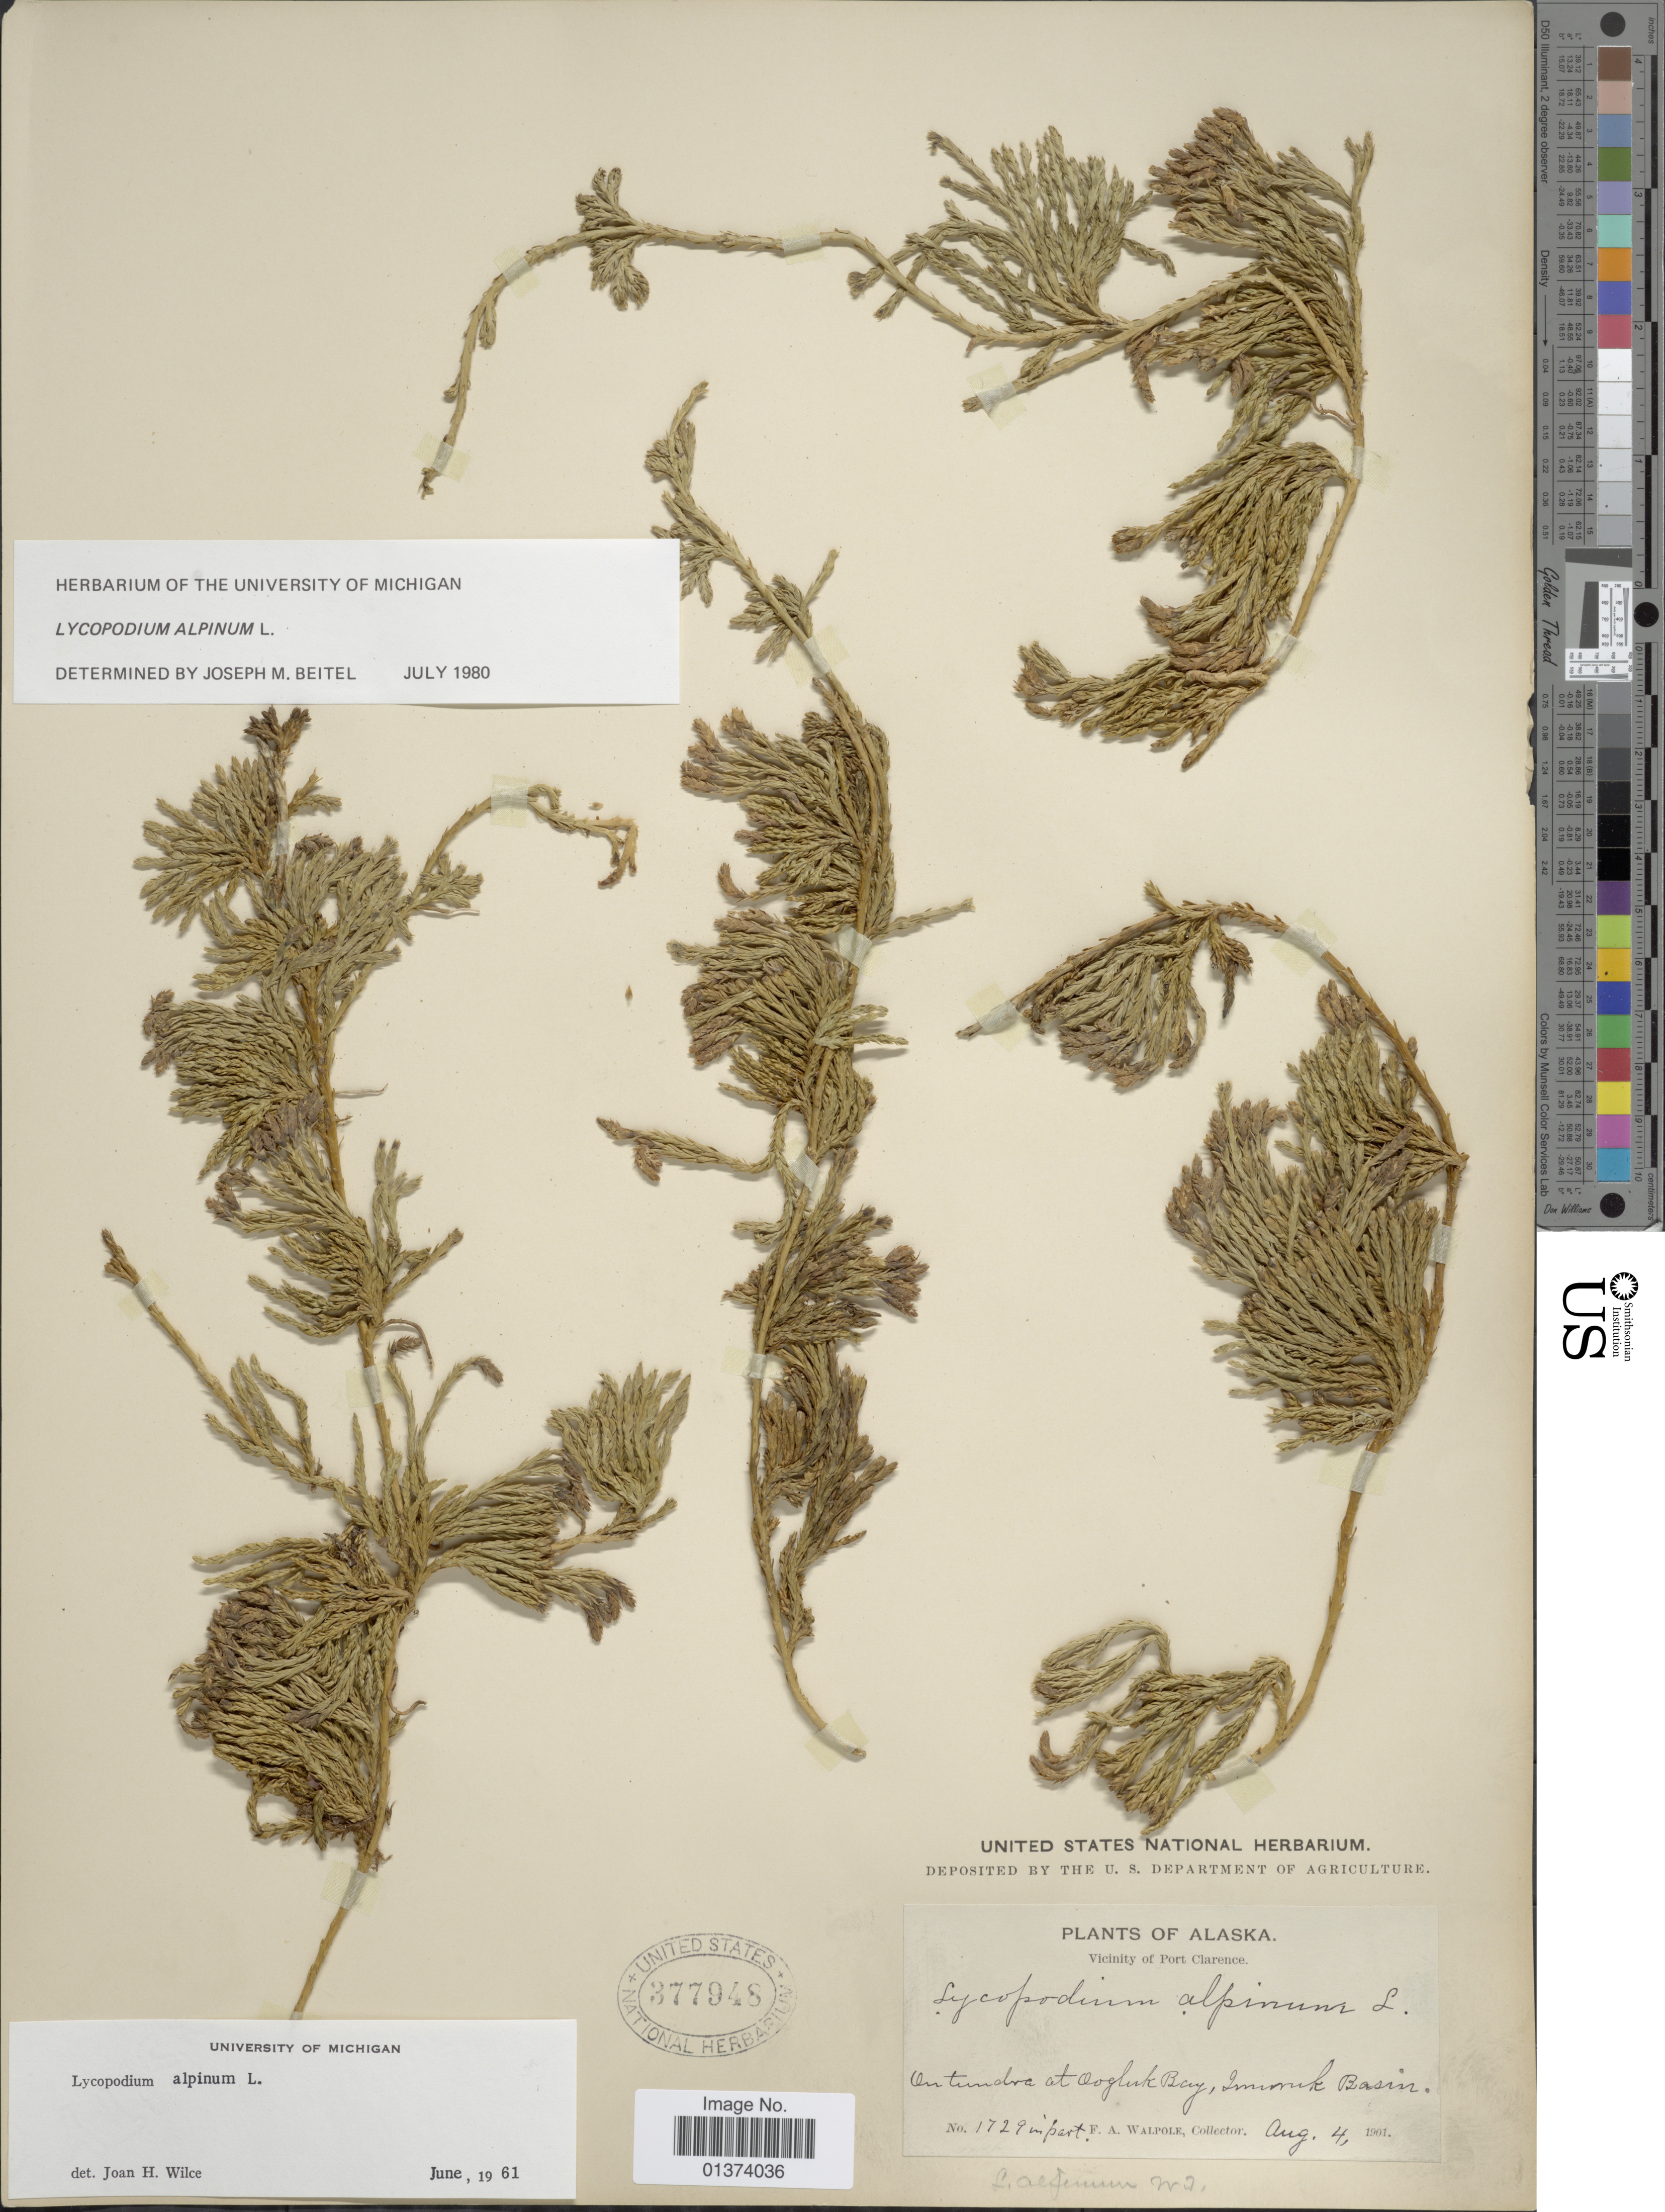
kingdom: Plantae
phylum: Tracheophyta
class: Lycopodiopsida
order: Lycopodiales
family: Lycopodiaceae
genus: Diphasiastrum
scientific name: Diphasiastrum alpinum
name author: (L.) Holub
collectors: F. Walpole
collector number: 1729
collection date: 1901-08-04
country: United States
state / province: Alaska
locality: Vicinity of Port Clarence, On tundra at Oogluk Bay, Imuruk Basin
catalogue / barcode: US 377948